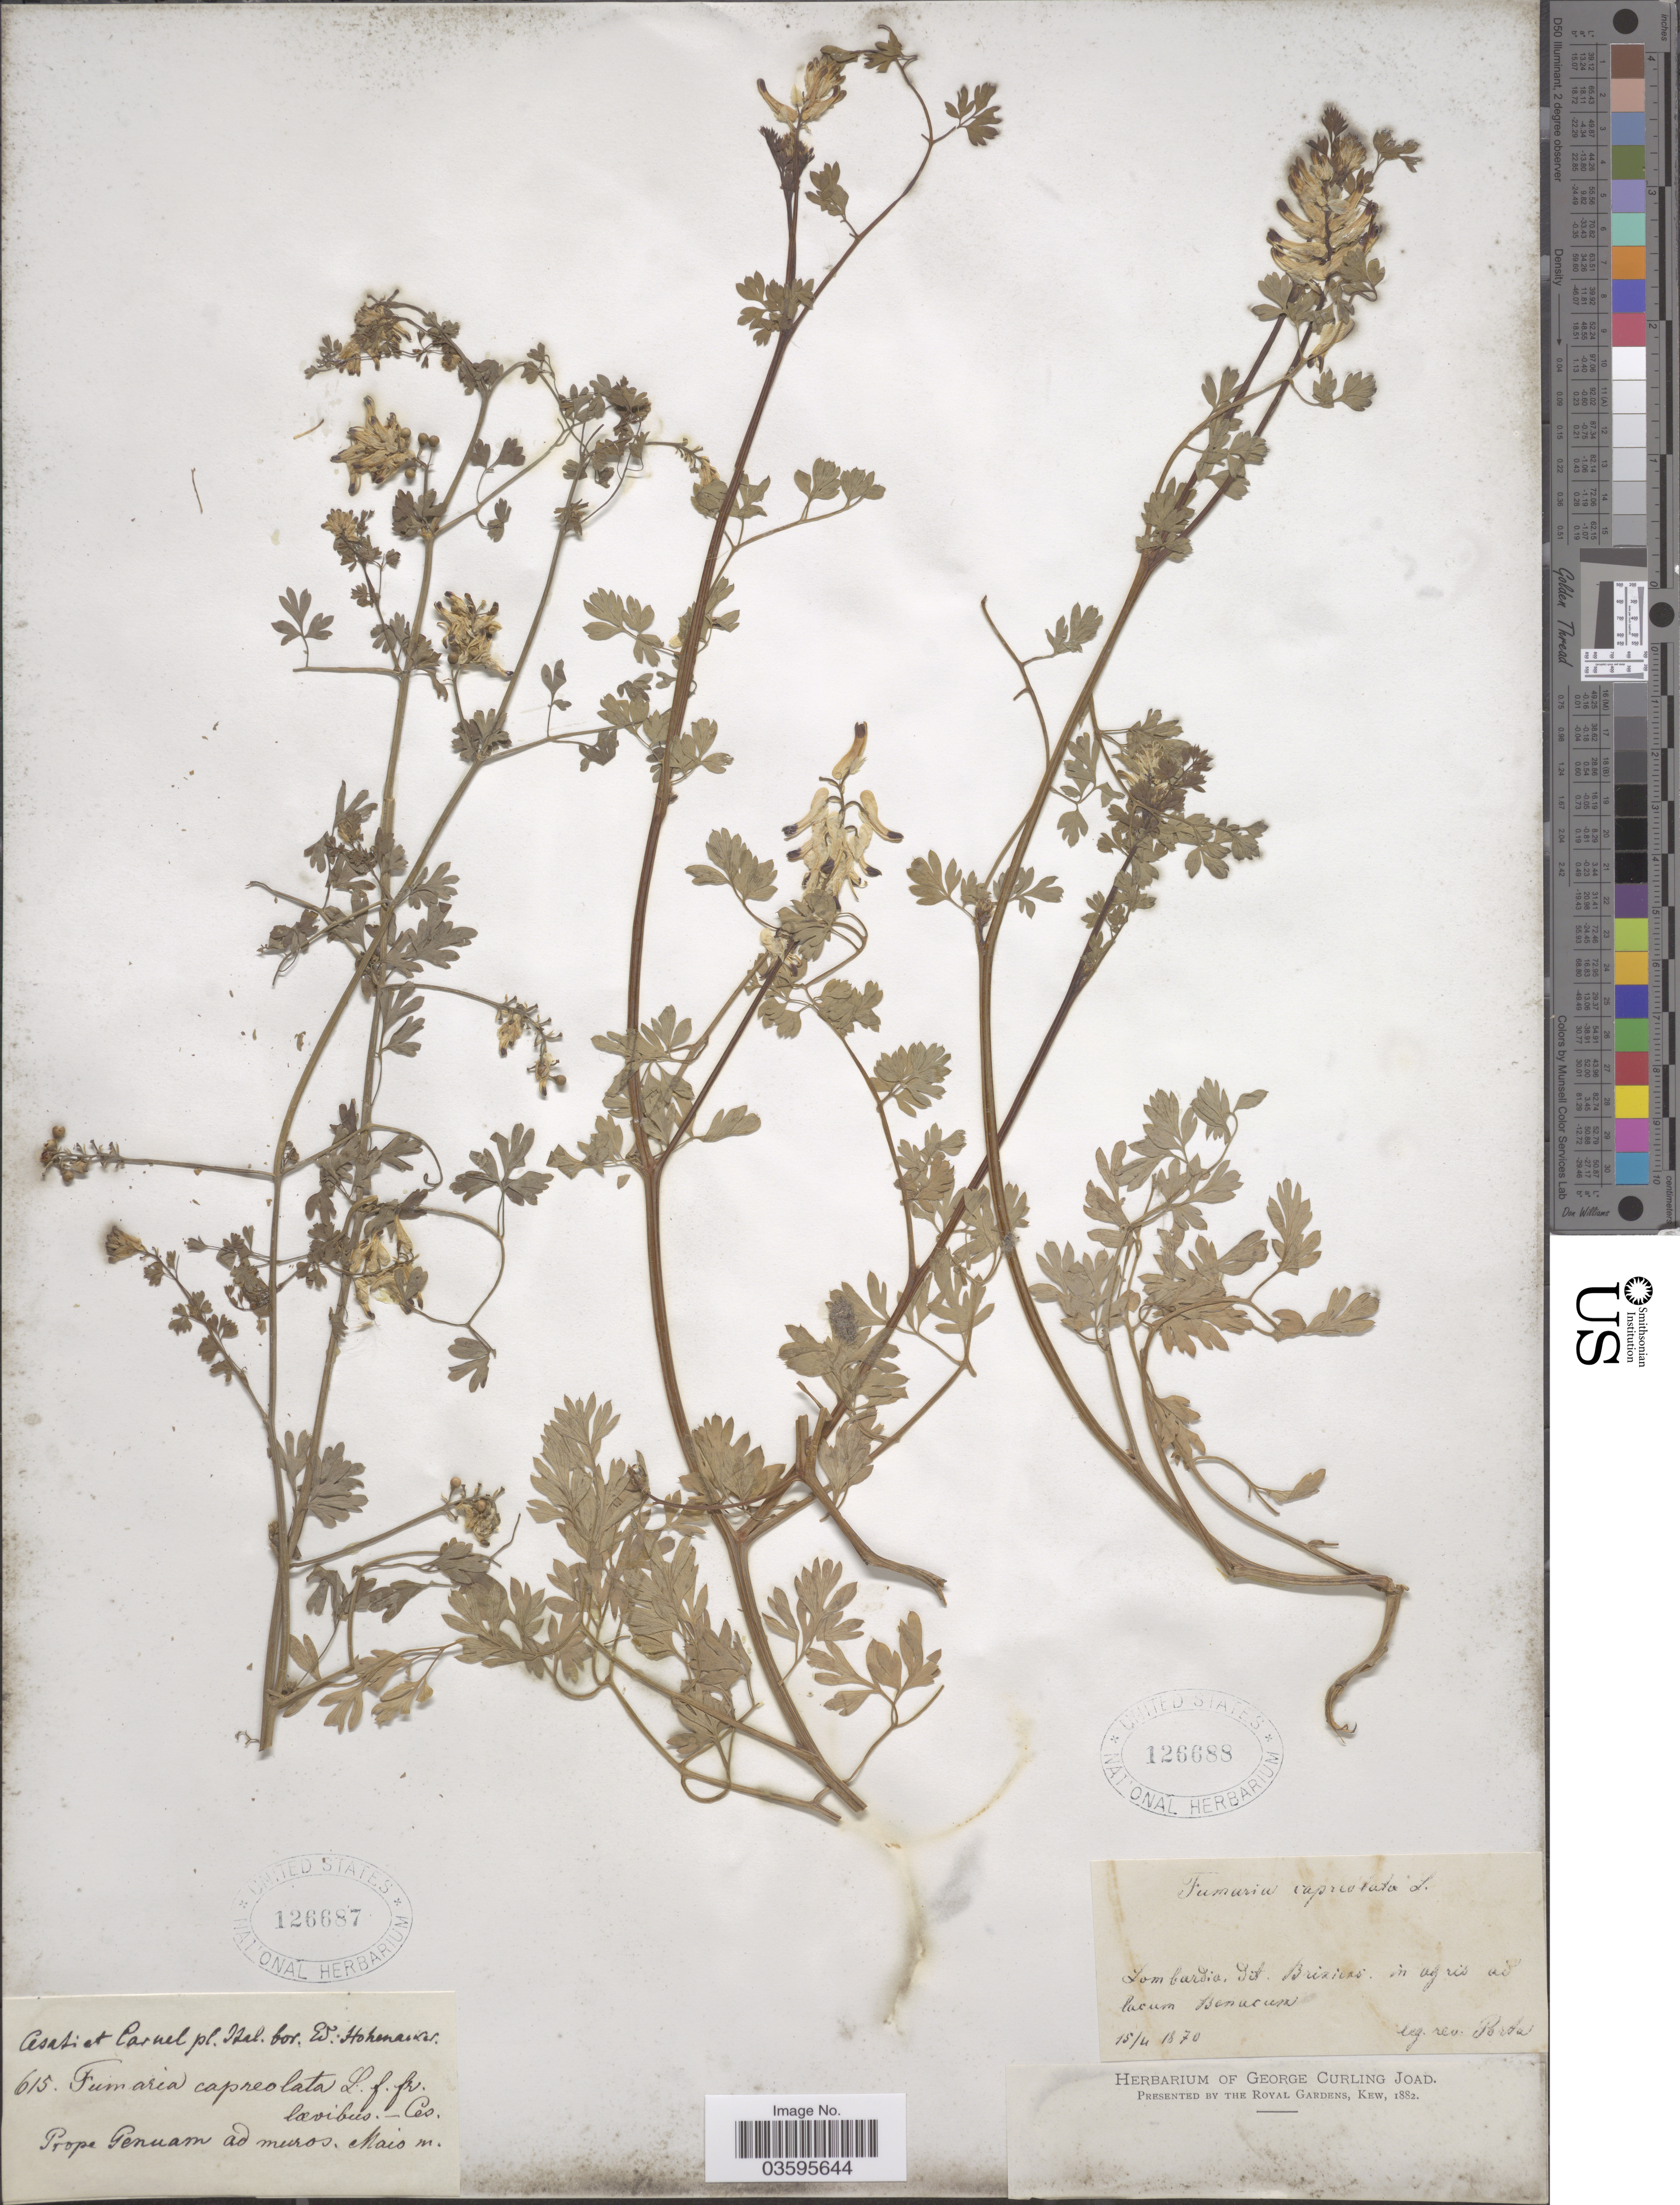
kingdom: Plantae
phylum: Tracheophyta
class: Magnoliopsida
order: Ranunculales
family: Papaveraceae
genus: Fumaria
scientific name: Fumaria capreolata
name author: L.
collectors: -- Porta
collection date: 1870-04-15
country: Italy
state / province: Lombardy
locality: Lombardia, dit. Briziens. in abris [interpreted] ad lacum Benacura.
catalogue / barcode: US 126688-2